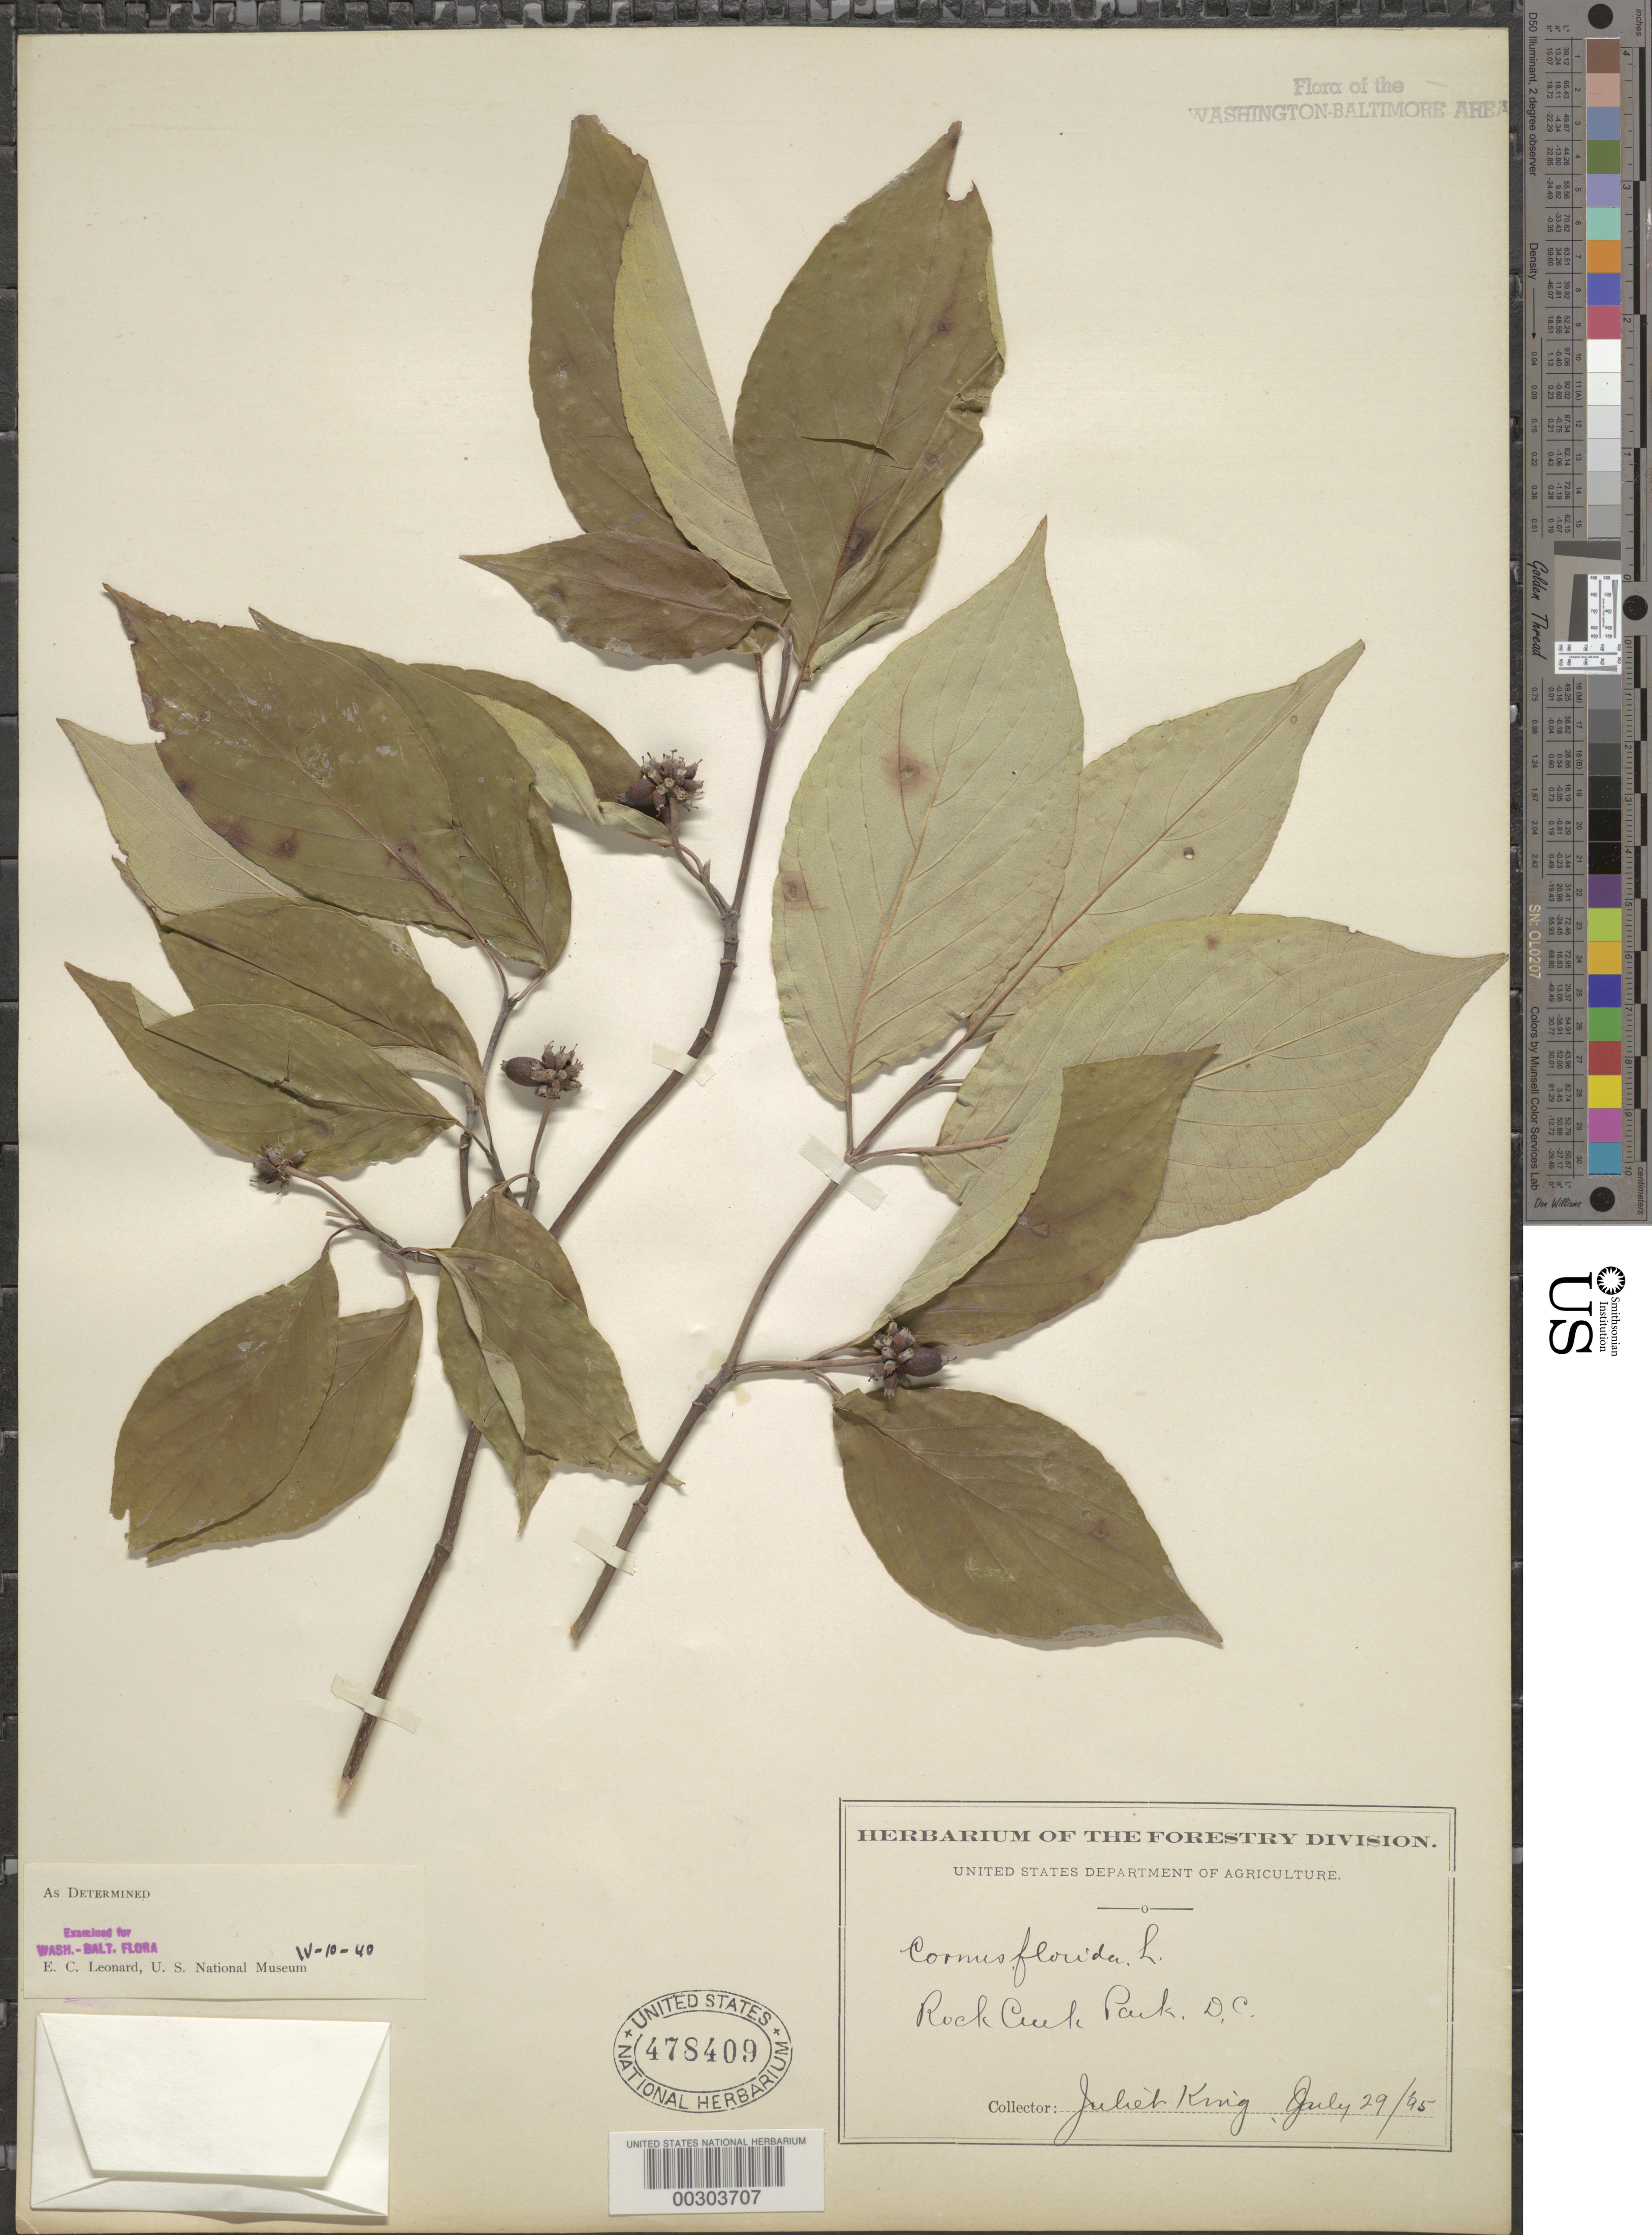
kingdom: Plantae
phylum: Tracheophyta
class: Magnoliopsida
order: Cornales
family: Cornaceae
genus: Cornus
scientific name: Cornus florida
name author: L.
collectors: J. King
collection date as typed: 29 Jul 1895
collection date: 1895-07-29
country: United States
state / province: District of Columbia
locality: Rock Creek Park Rock Creek Park & vicinity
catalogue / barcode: US 478409